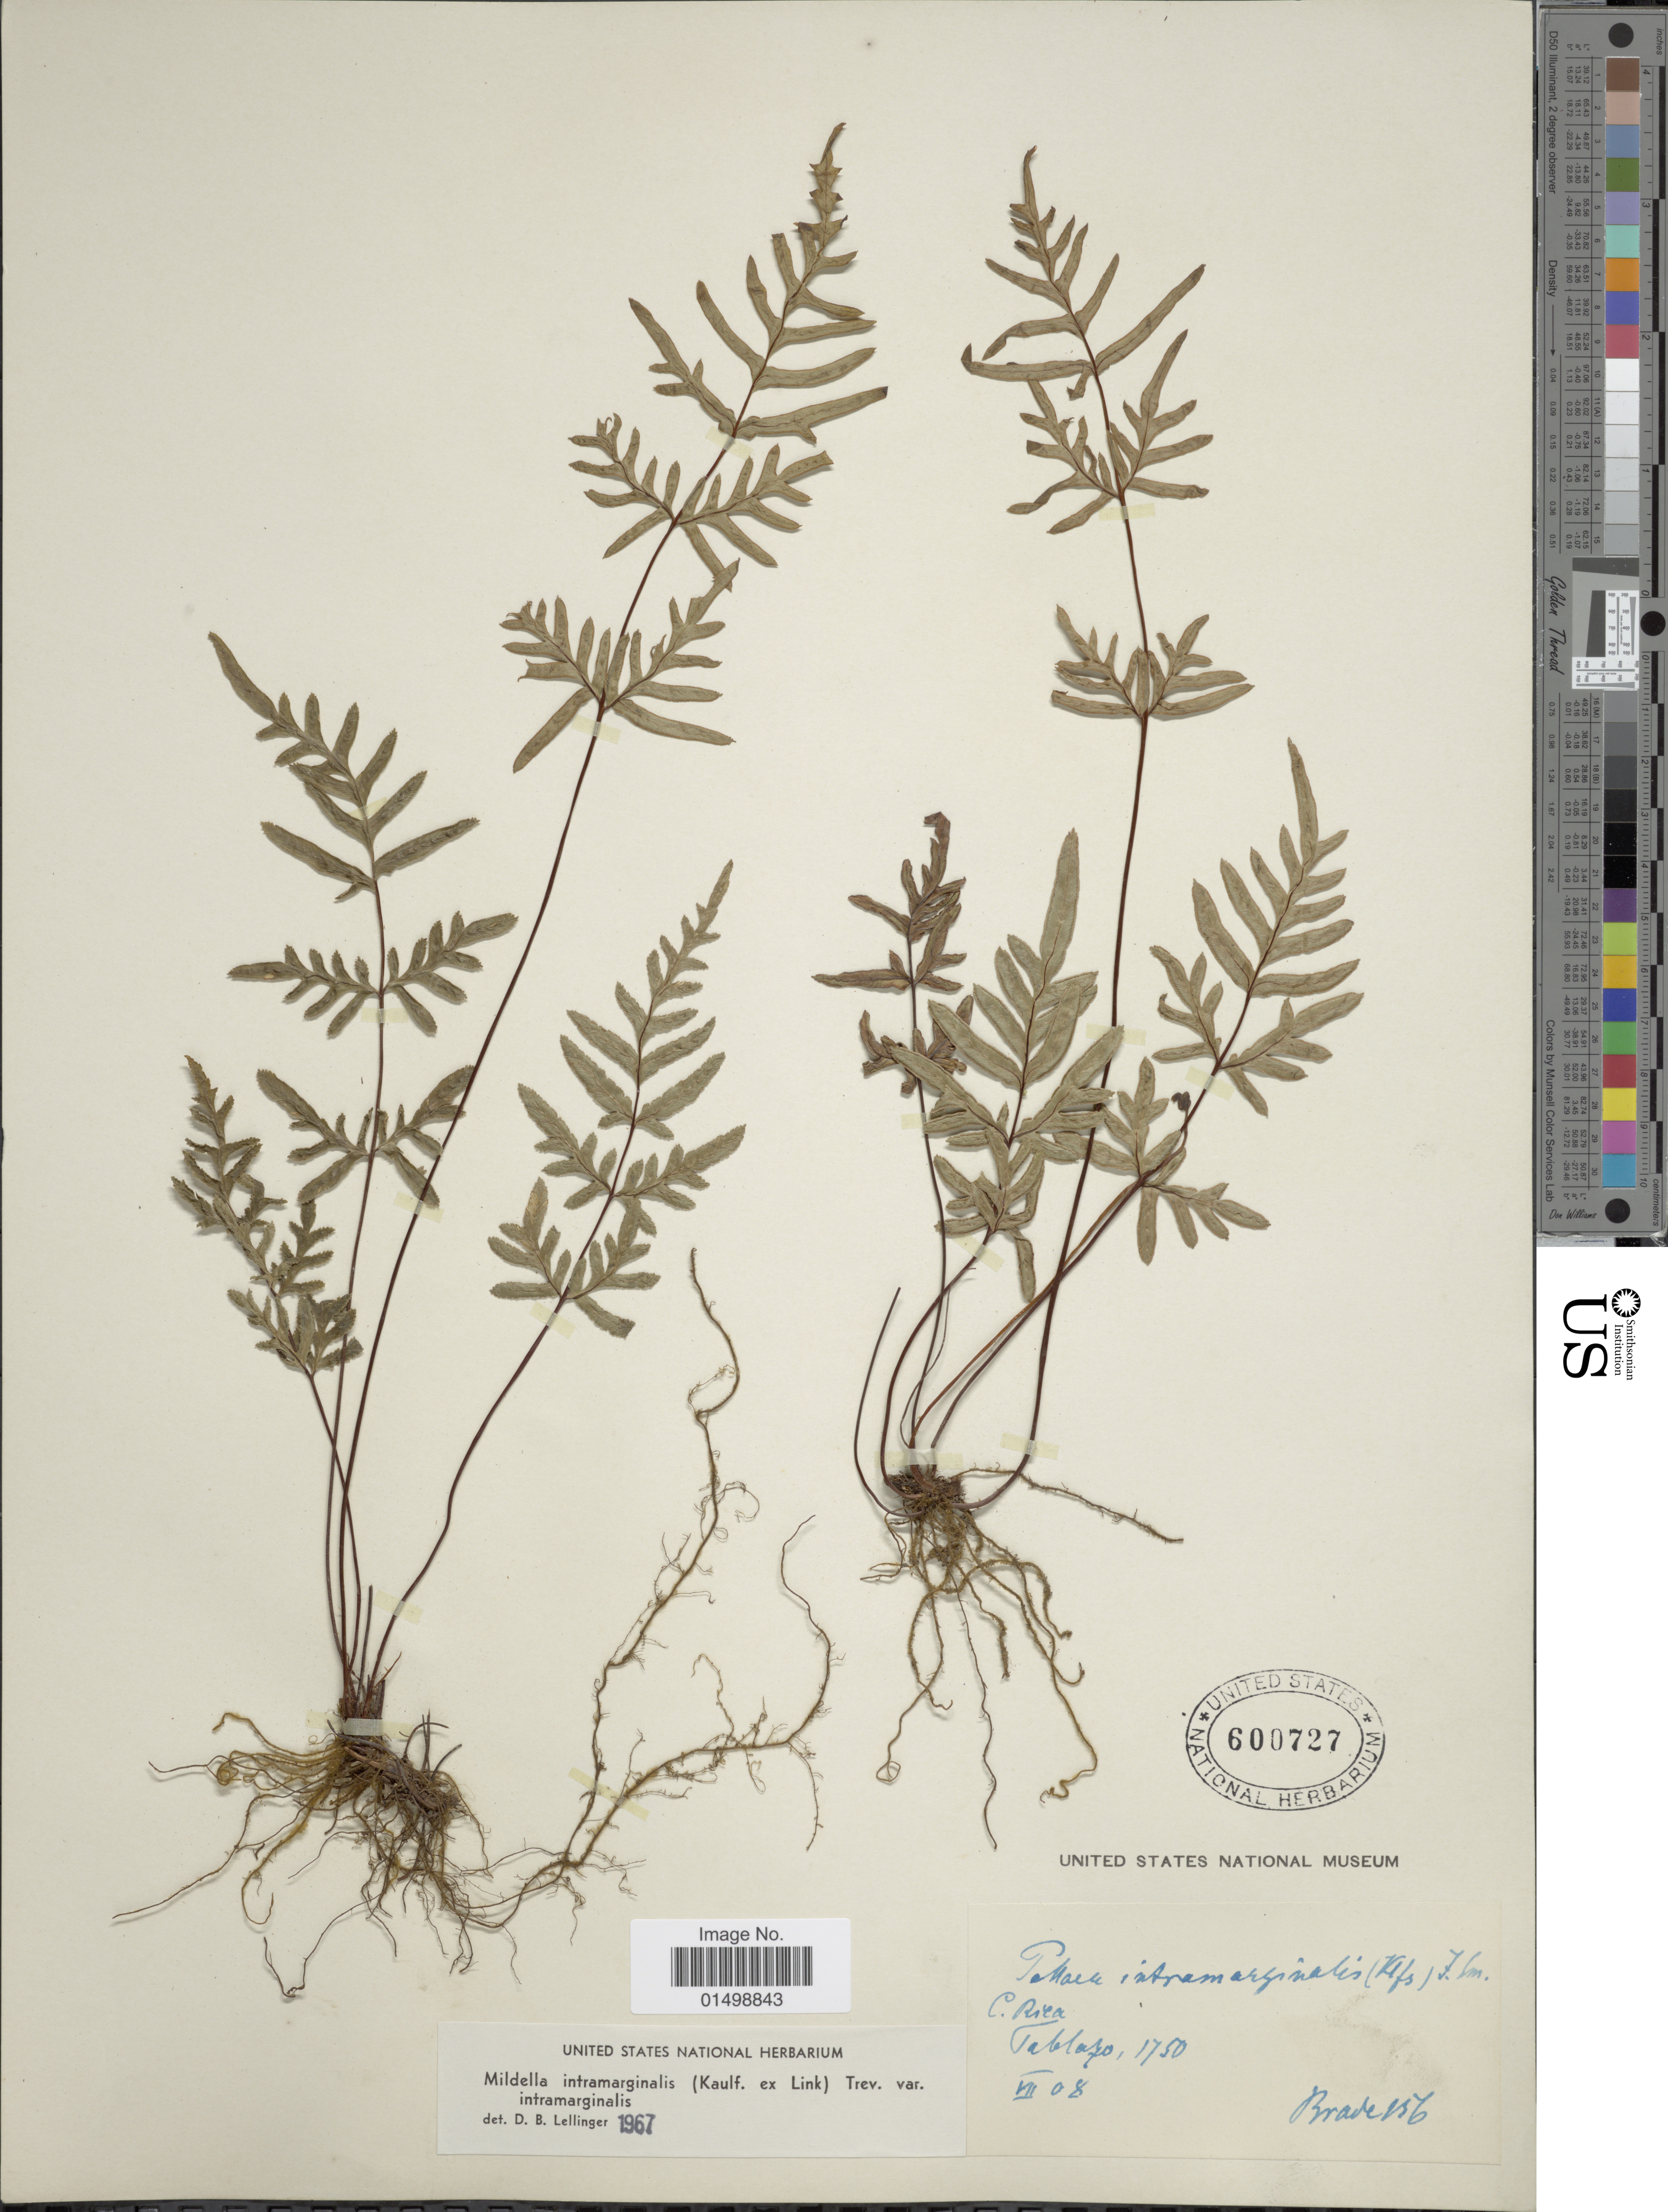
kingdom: Plantae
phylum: Tracheophyta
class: Polypodiopsida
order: Polypodiales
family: Pteridaceae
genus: Cheilanthes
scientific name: Cheilanthes intramarginalis var. intramarginalis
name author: (Kaulf.) Hook.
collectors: -- Brade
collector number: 6*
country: Costa Rica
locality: Tablazo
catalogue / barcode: US 600727